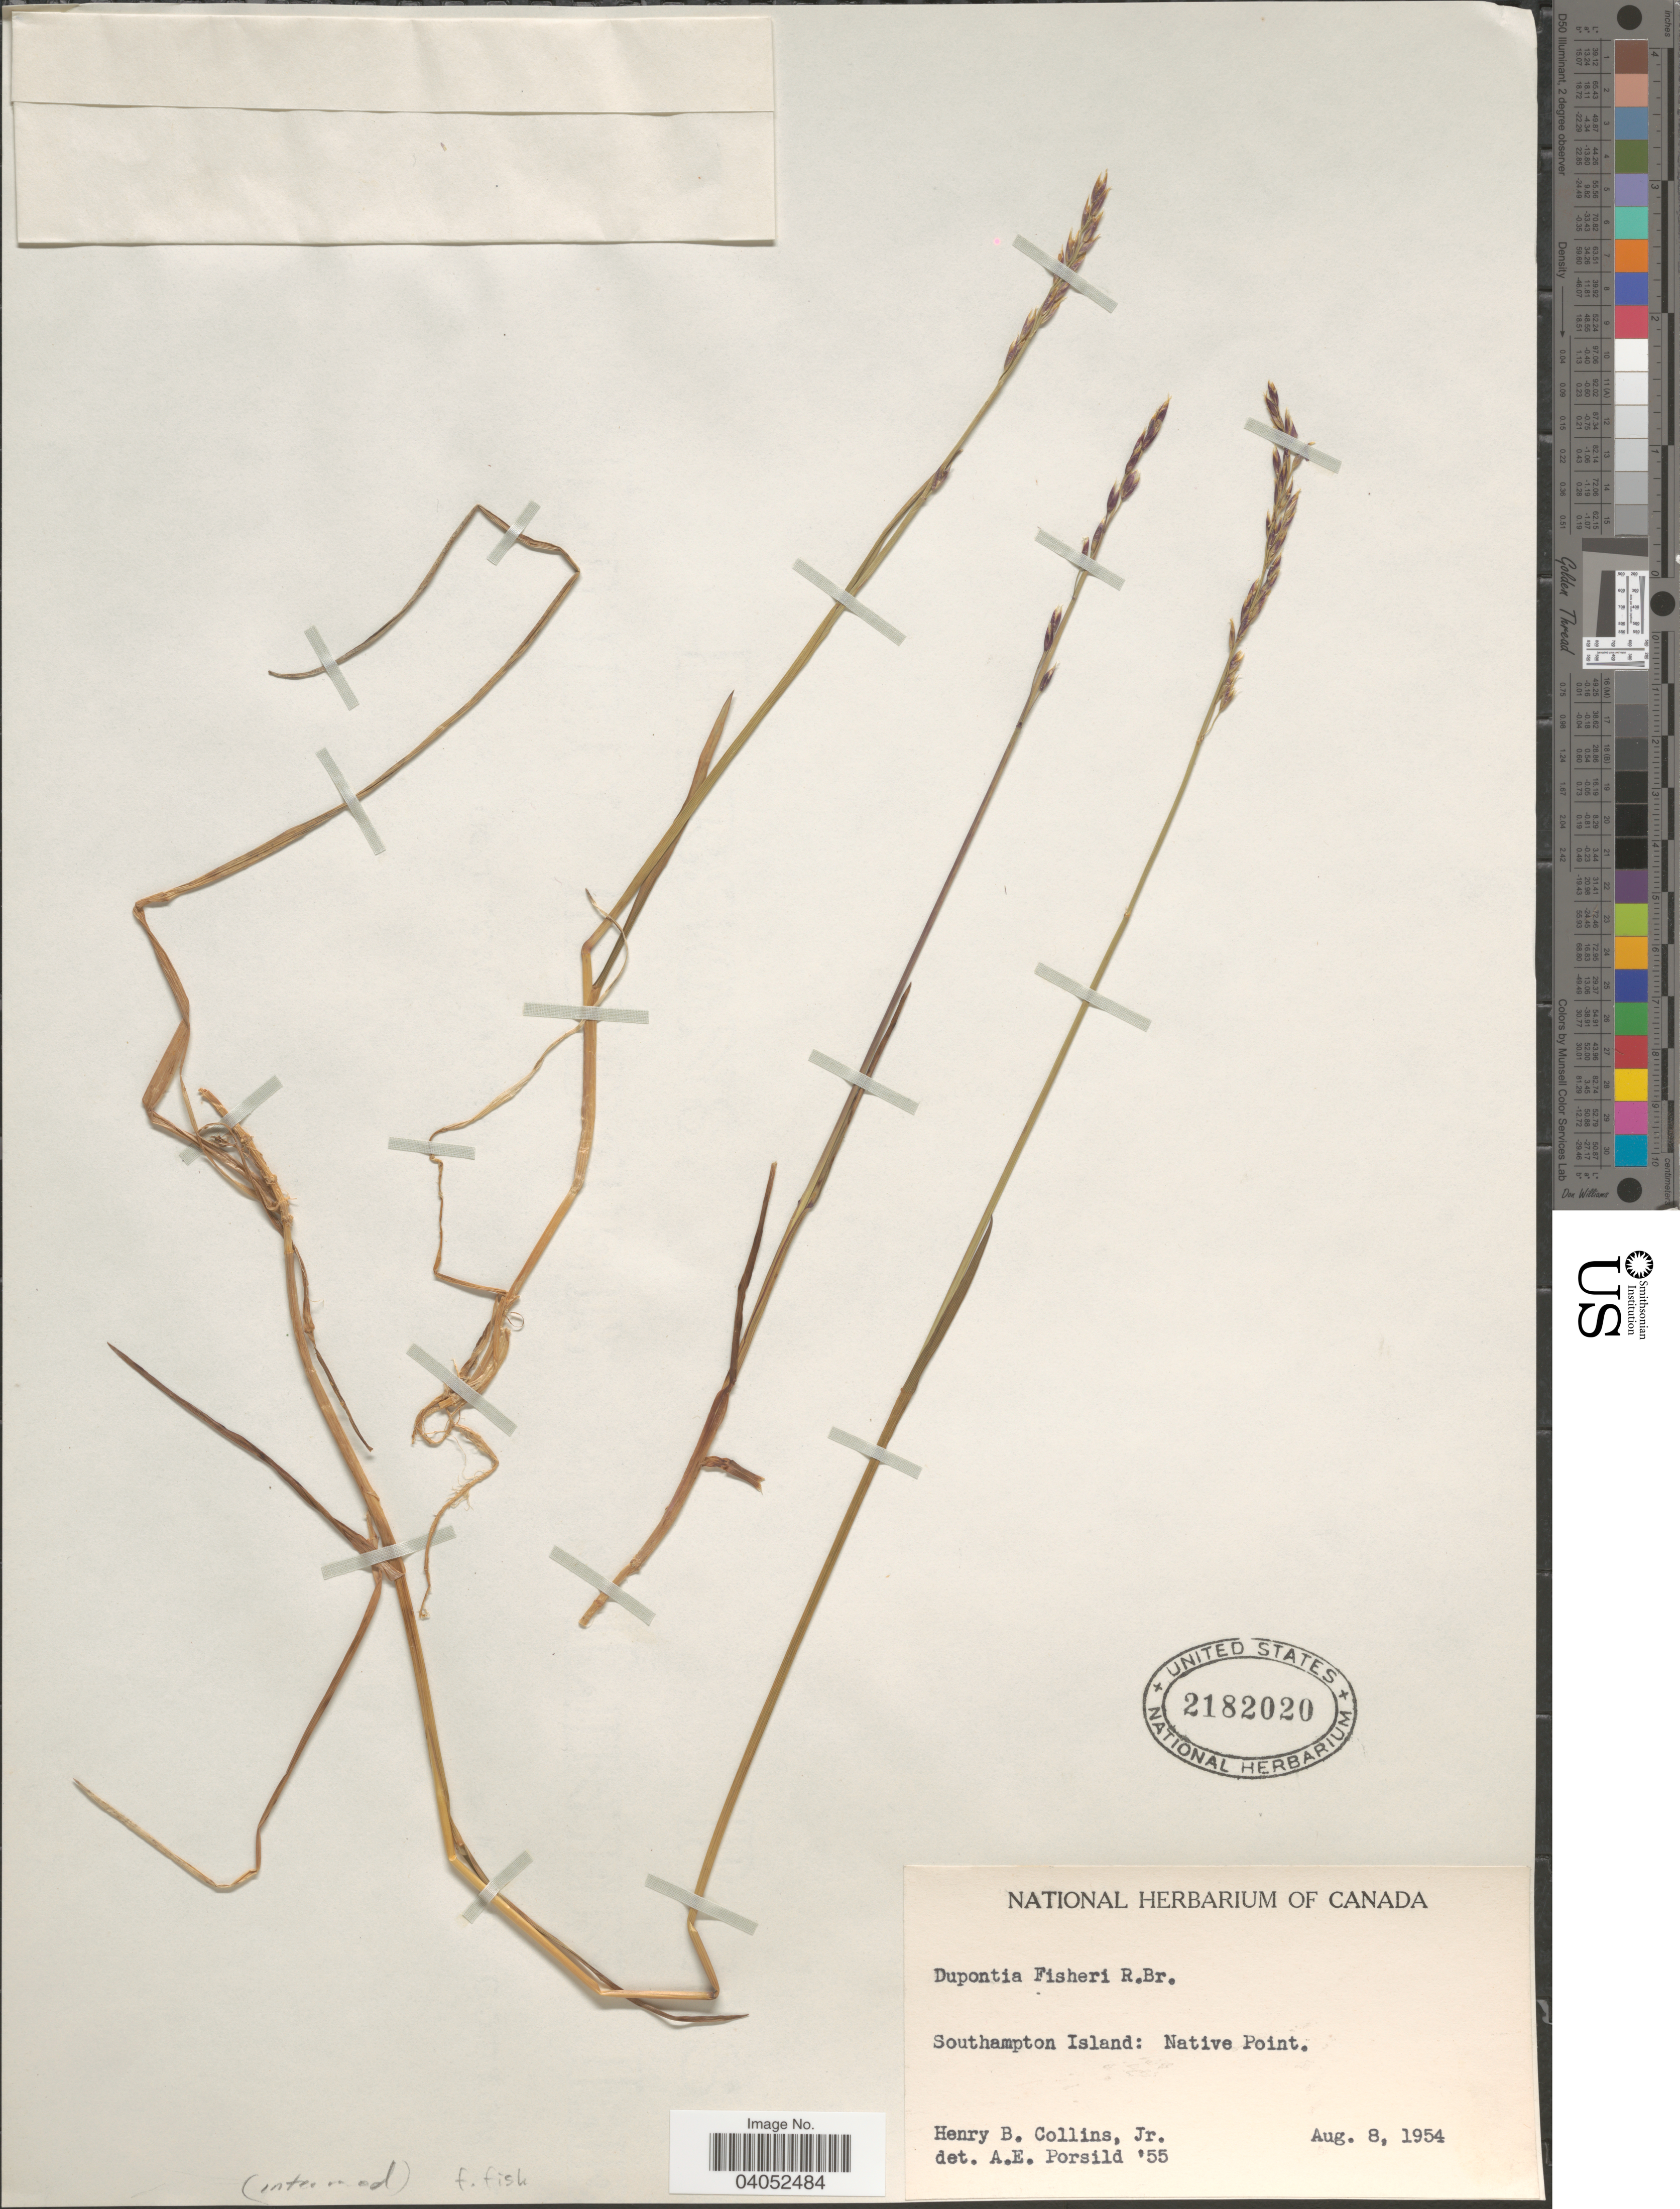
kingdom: Plantae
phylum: Tracheophyta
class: Liliopsida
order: Poales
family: Poaceae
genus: Dupontia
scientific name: Dupontia micrantha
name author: Holm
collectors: H. Collins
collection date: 1954-08-08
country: Canada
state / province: Nunavut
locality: Southampton Island: Native Point.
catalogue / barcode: US 2182020